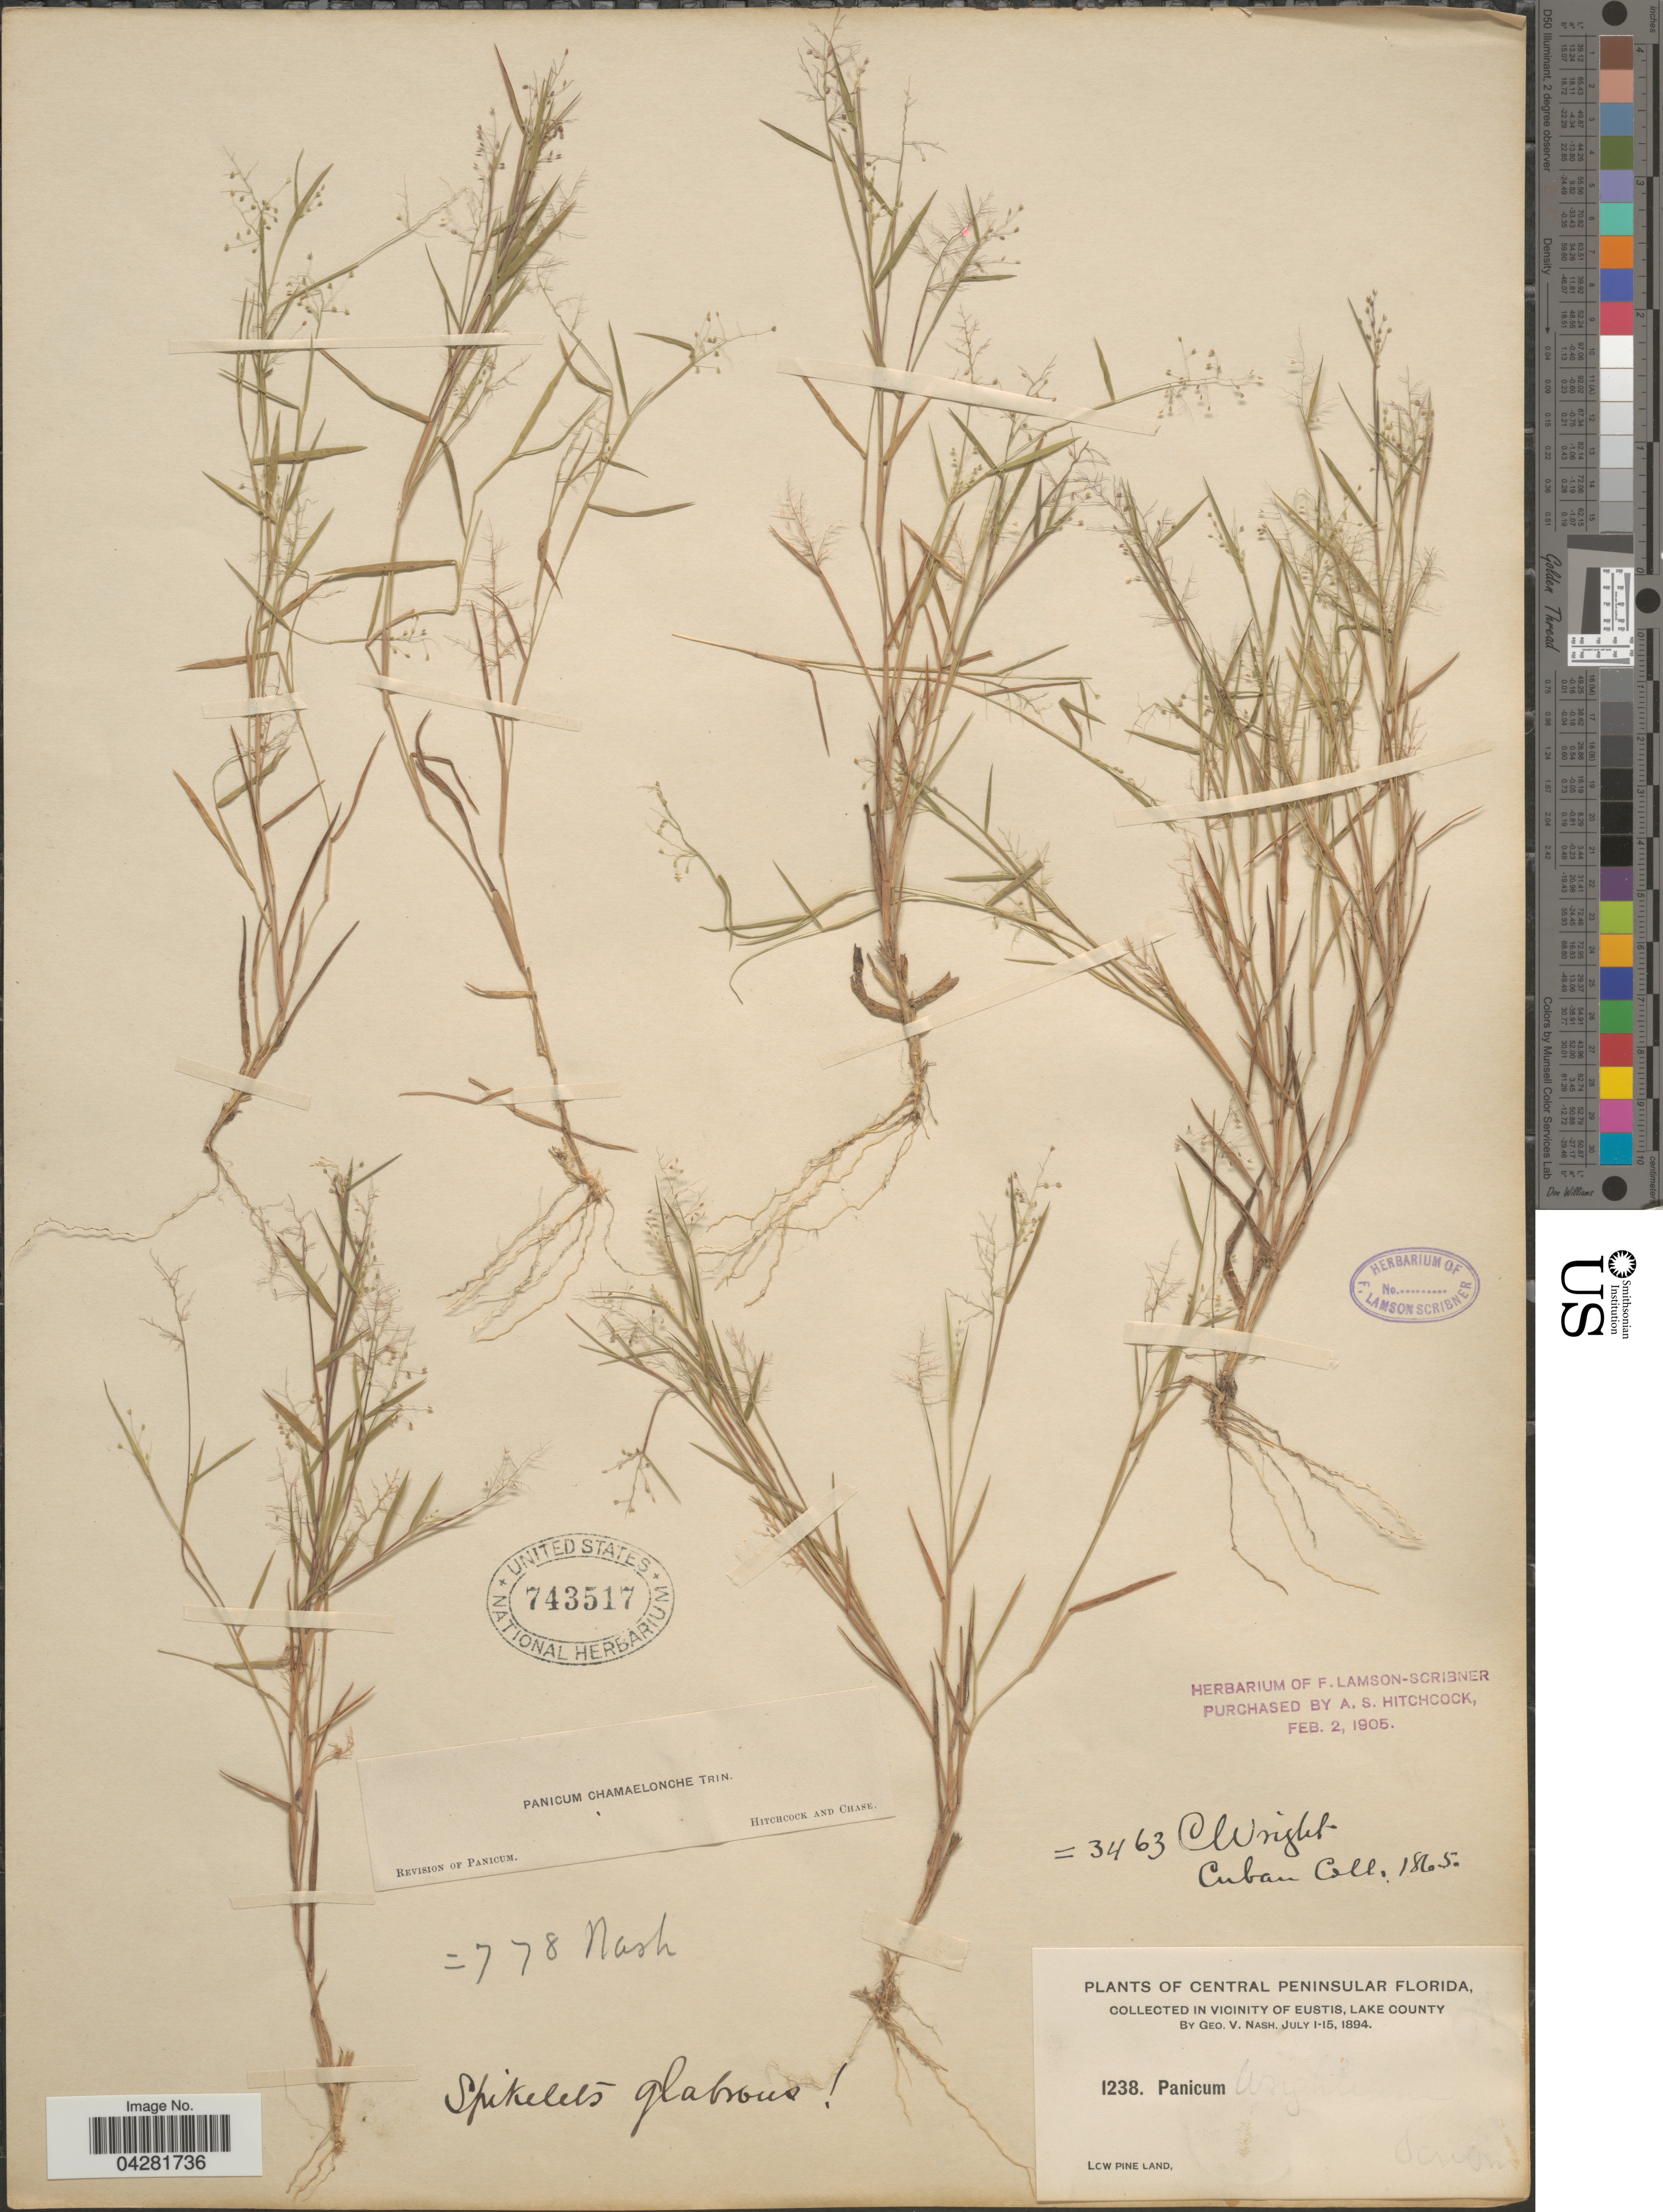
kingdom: Plantae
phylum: Tracheophyta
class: Liliopsida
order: Poales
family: Poaceae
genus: Dichanthelium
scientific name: Dichanthelium ensifolium var. ensifolium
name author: (Baldwin ex Elliot) Gould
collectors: G. V. Nash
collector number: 1238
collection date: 1894-07-01/1894-07-15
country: United States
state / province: Florida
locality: Central Peninsular Florida, in vicinity of Eustis, Lake County.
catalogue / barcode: US 743517